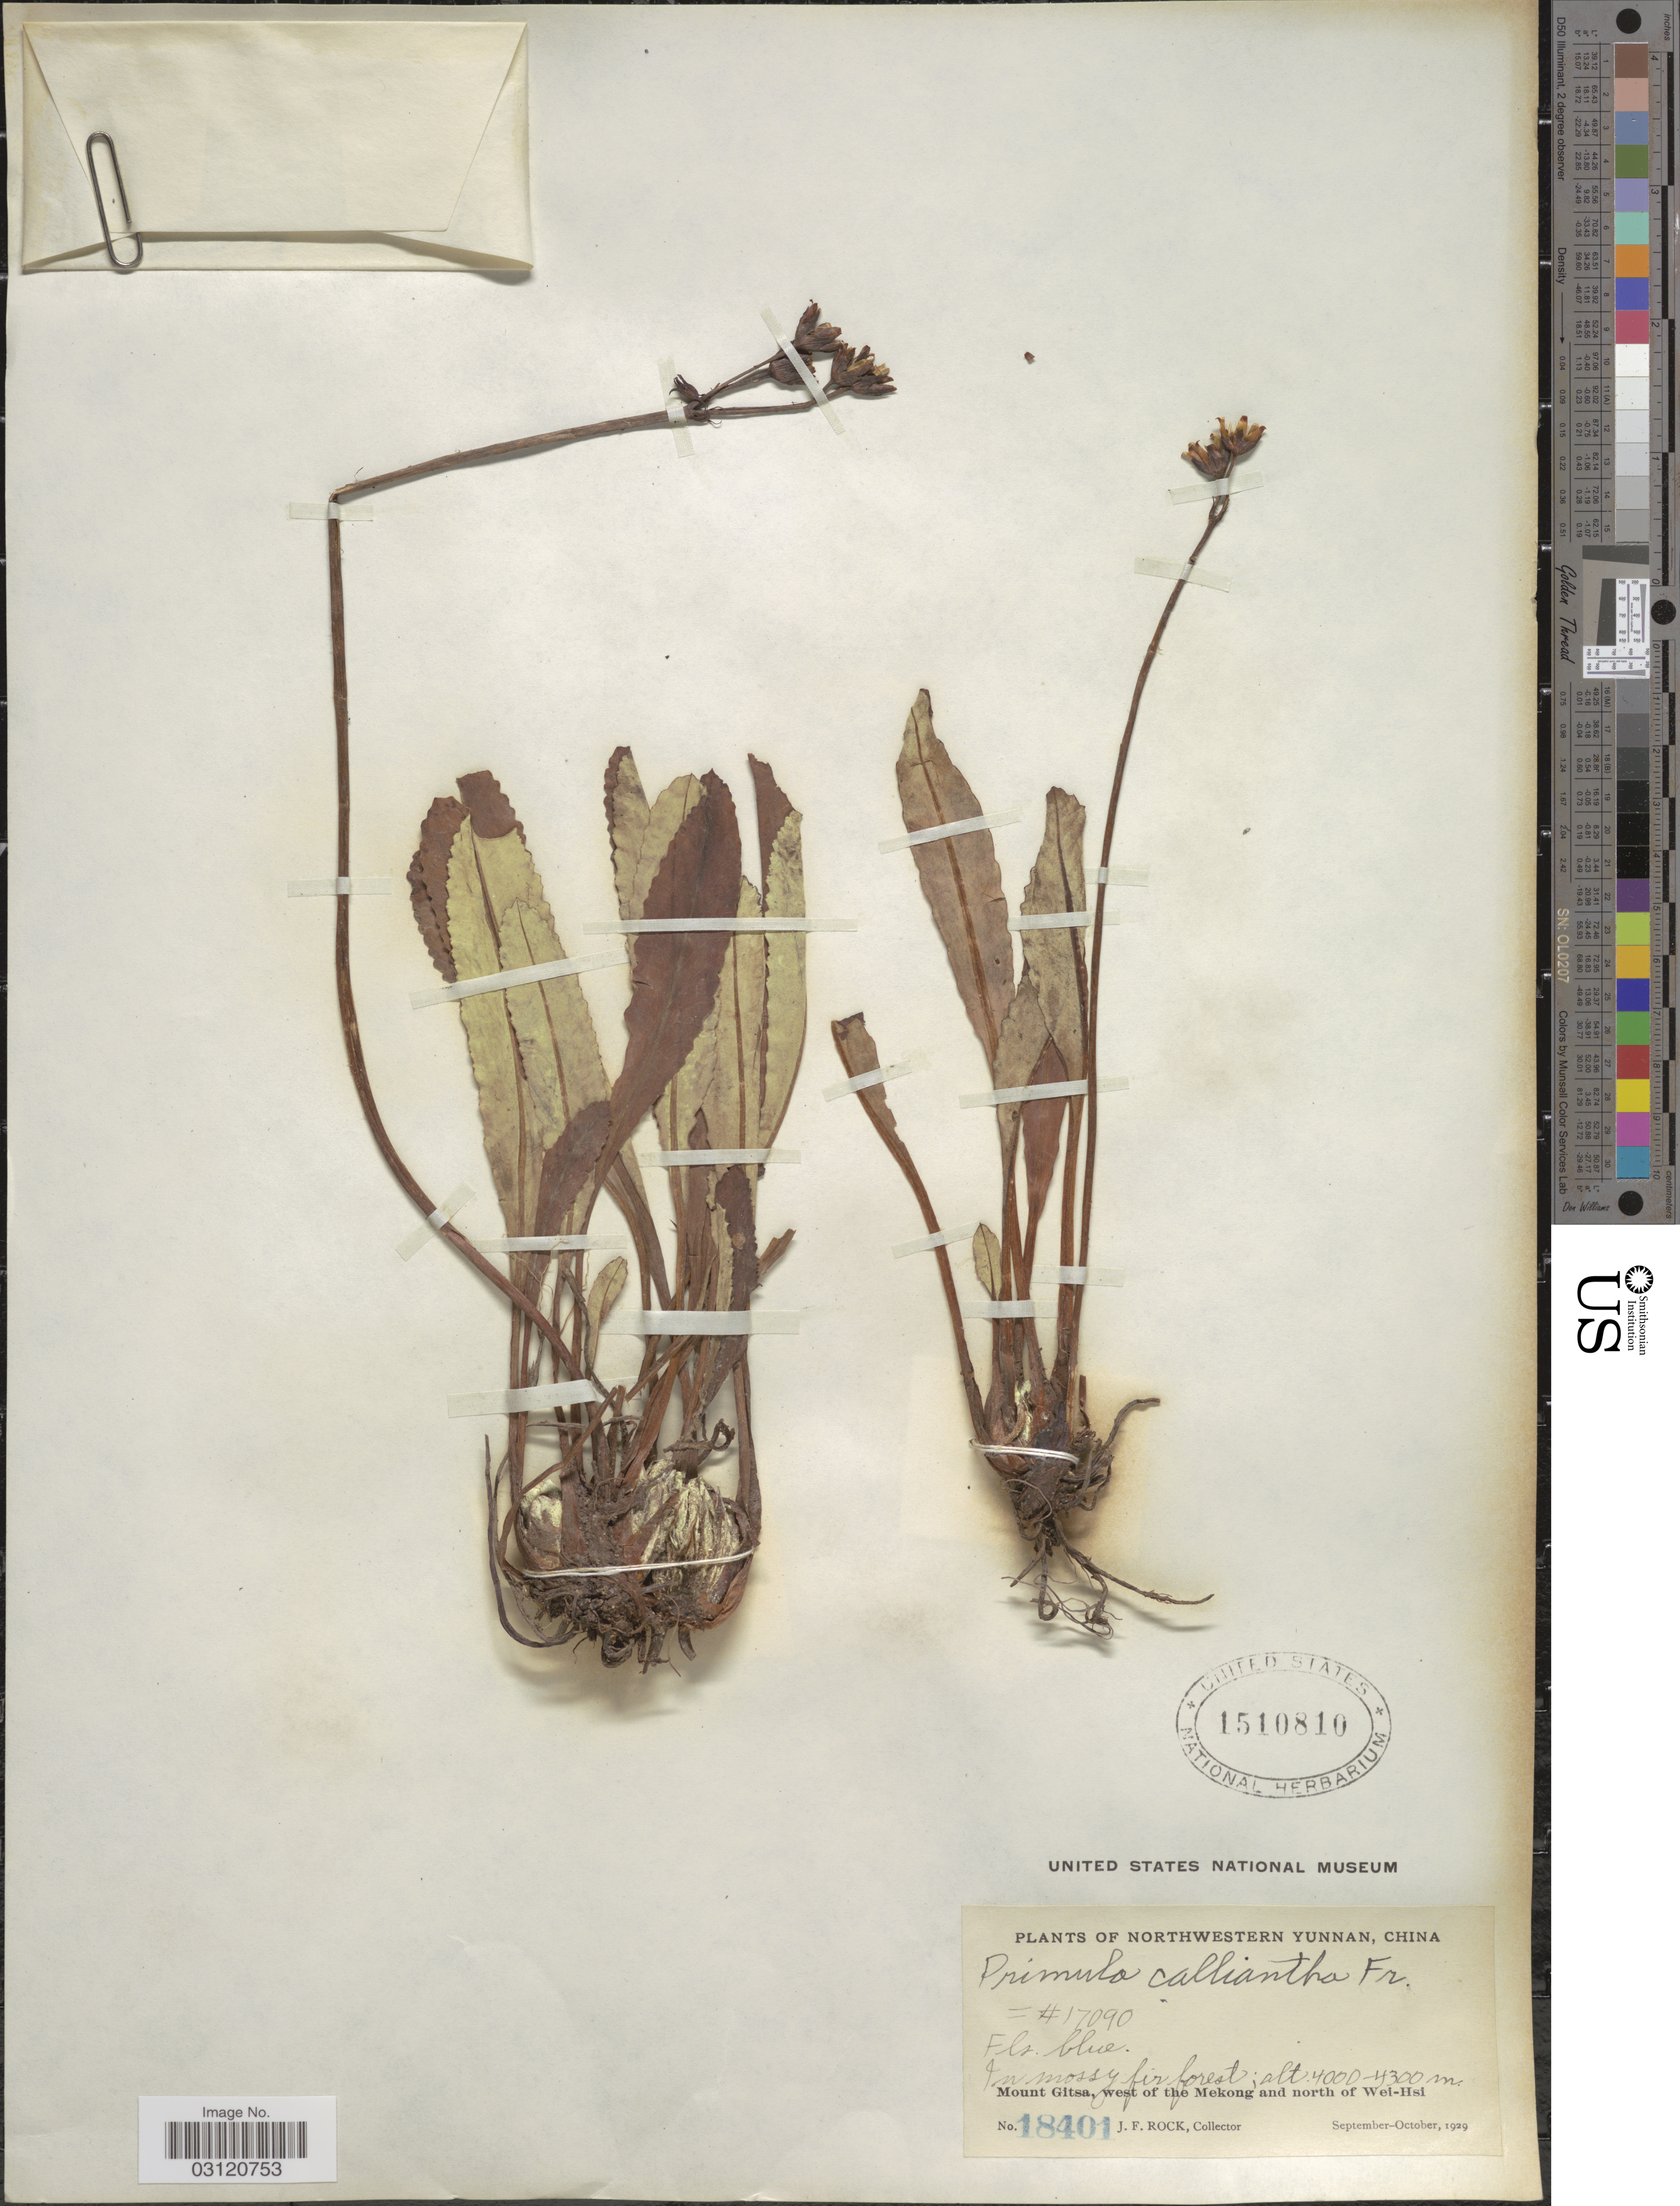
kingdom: Plantae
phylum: Tracheophyta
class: Magnoliopsida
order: Ericales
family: Primulaceae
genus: Primula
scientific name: Primula calliantha subsp. bryophila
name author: (Balf. f. & Farrer) W.W. Sm. & Forrest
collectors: J. Rock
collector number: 18401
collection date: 1929-09/1929-10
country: China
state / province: Yunnan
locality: Northwestern Yunnan. Mount Gitsa, west of the Mekong and north of Wei-Hsi.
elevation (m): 4000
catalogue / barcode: US 1510810